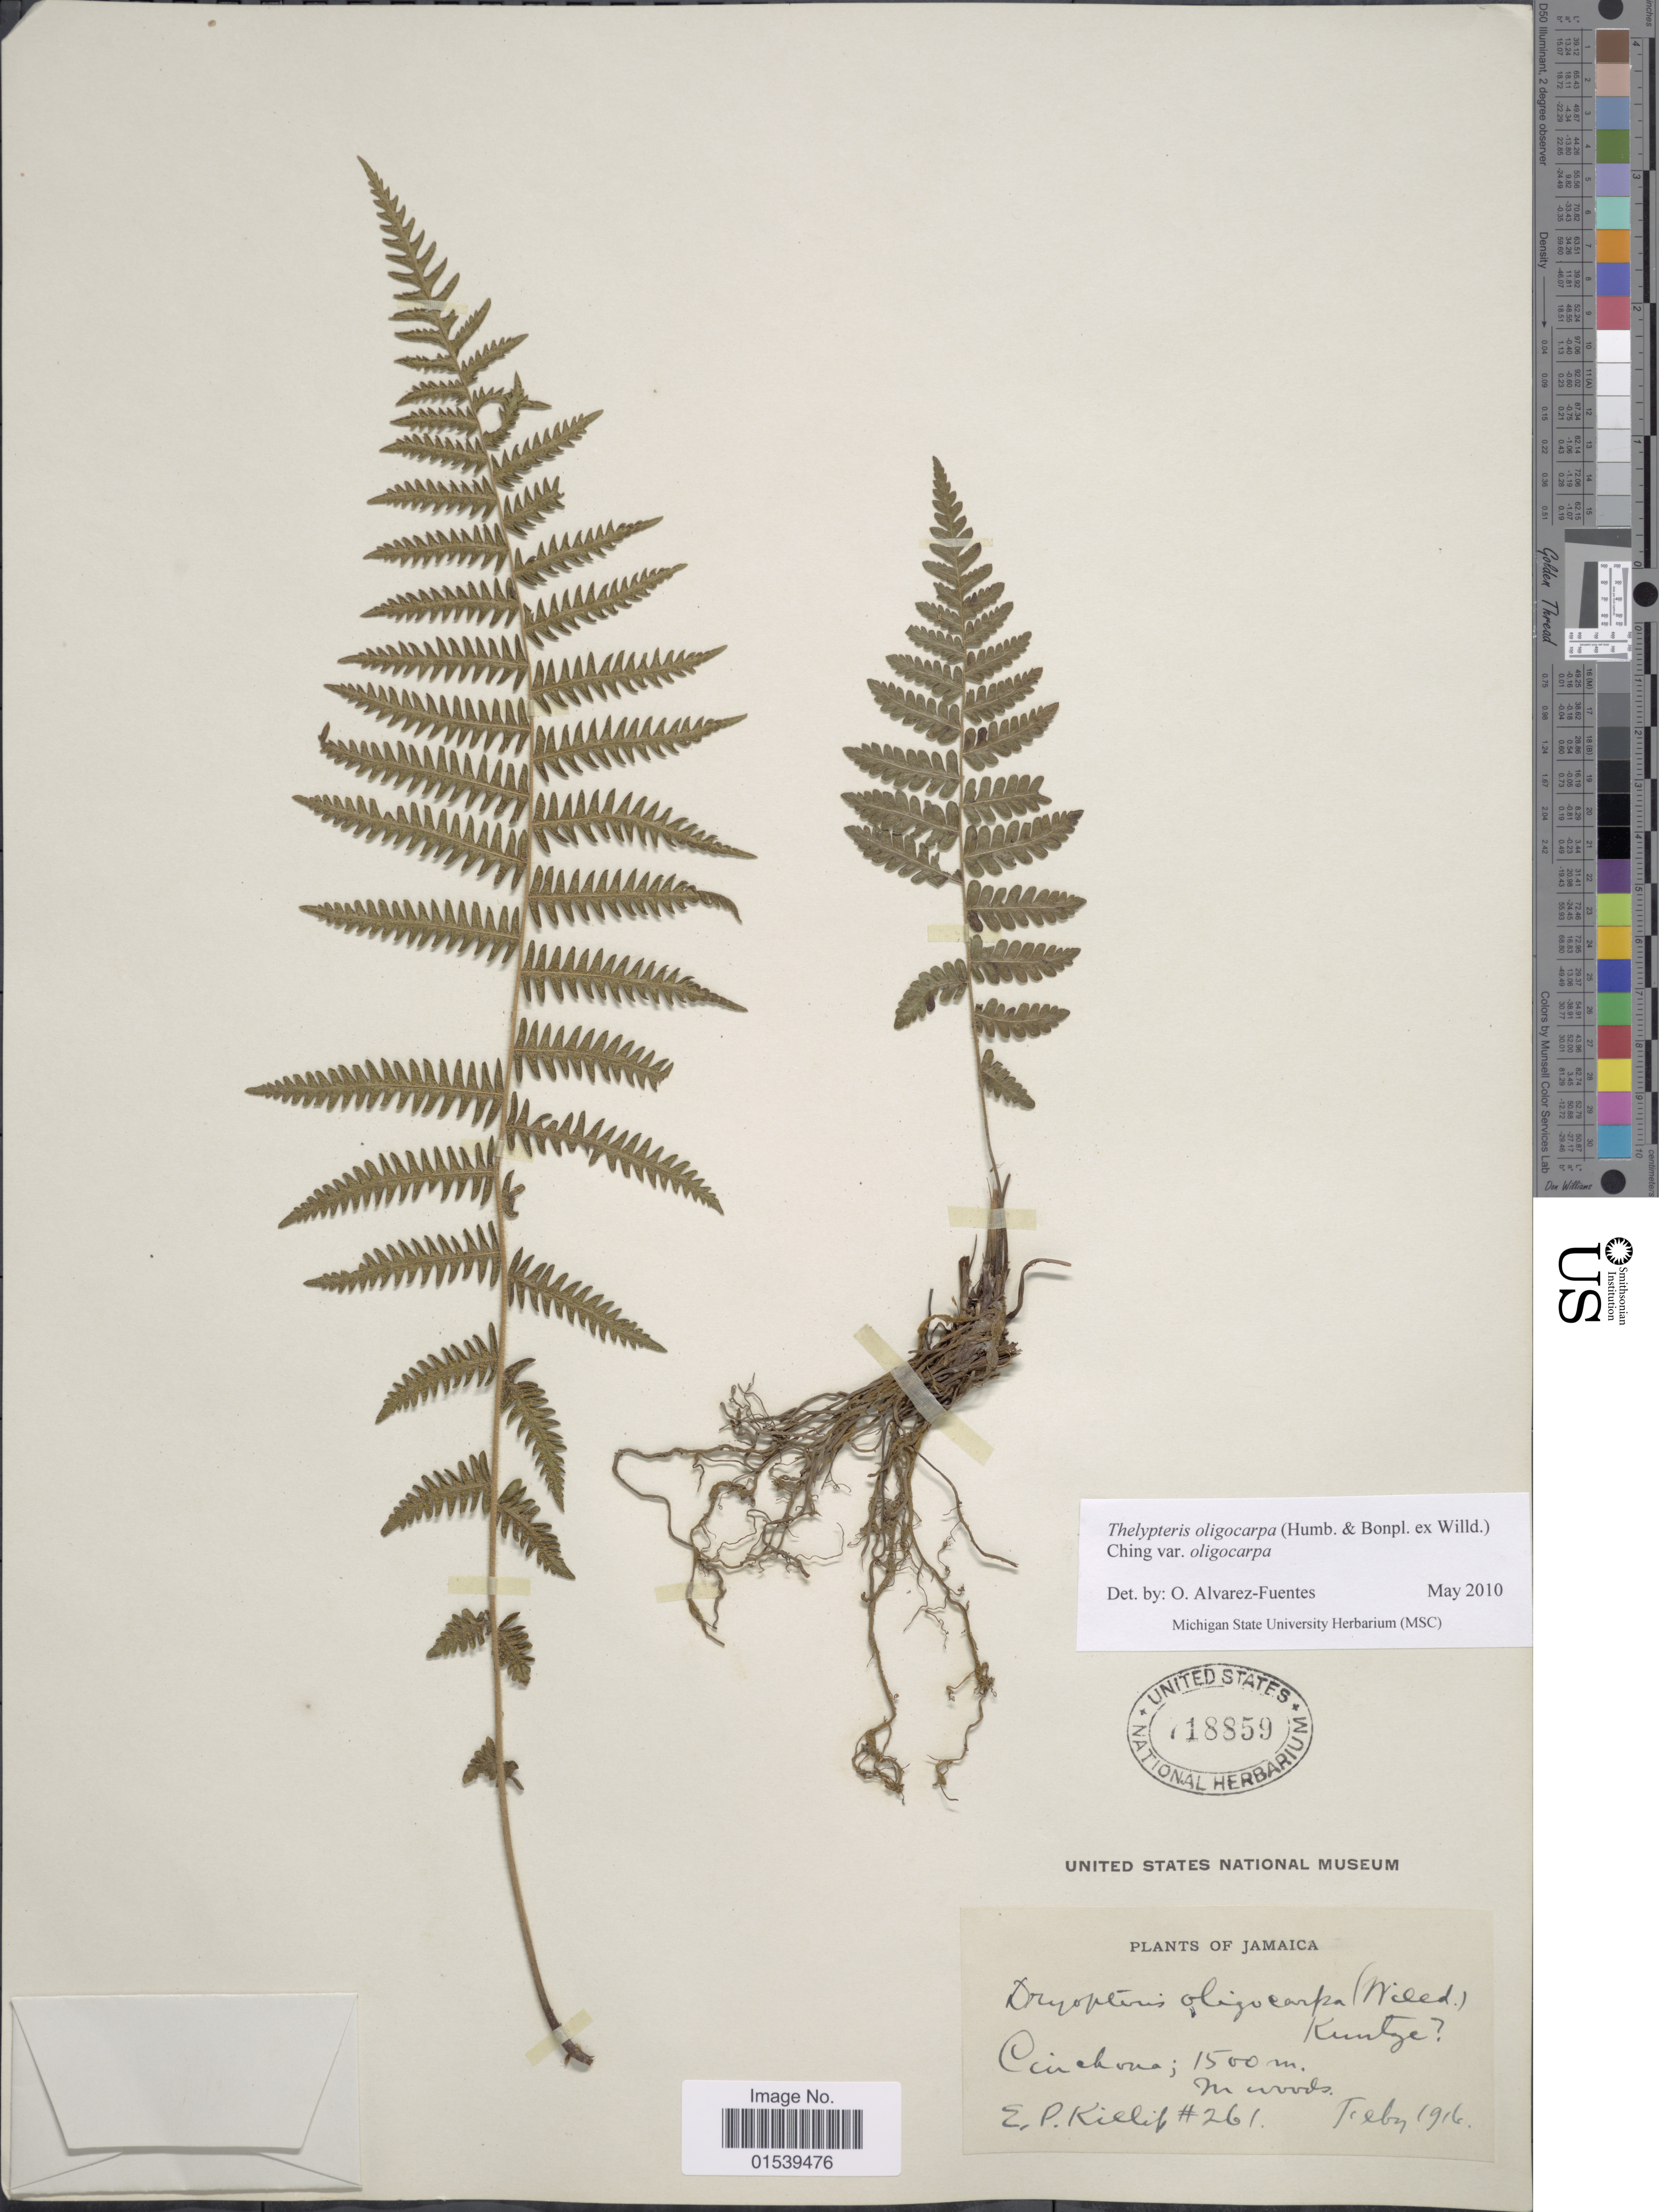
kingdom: Plantae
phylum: Tracheophyta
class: Polypodiopsida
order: Polypodiales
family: Thelypteridaceae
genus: Amauropelta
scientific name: Amauropelta oligocarpa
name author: (Humb. & Bonpl. ex Willd.) Pic. Serm.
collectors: E. P. Killip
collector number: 261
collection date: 1916-02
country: Jamaica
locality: Cinchona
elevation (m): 1500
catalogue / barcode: US 718859